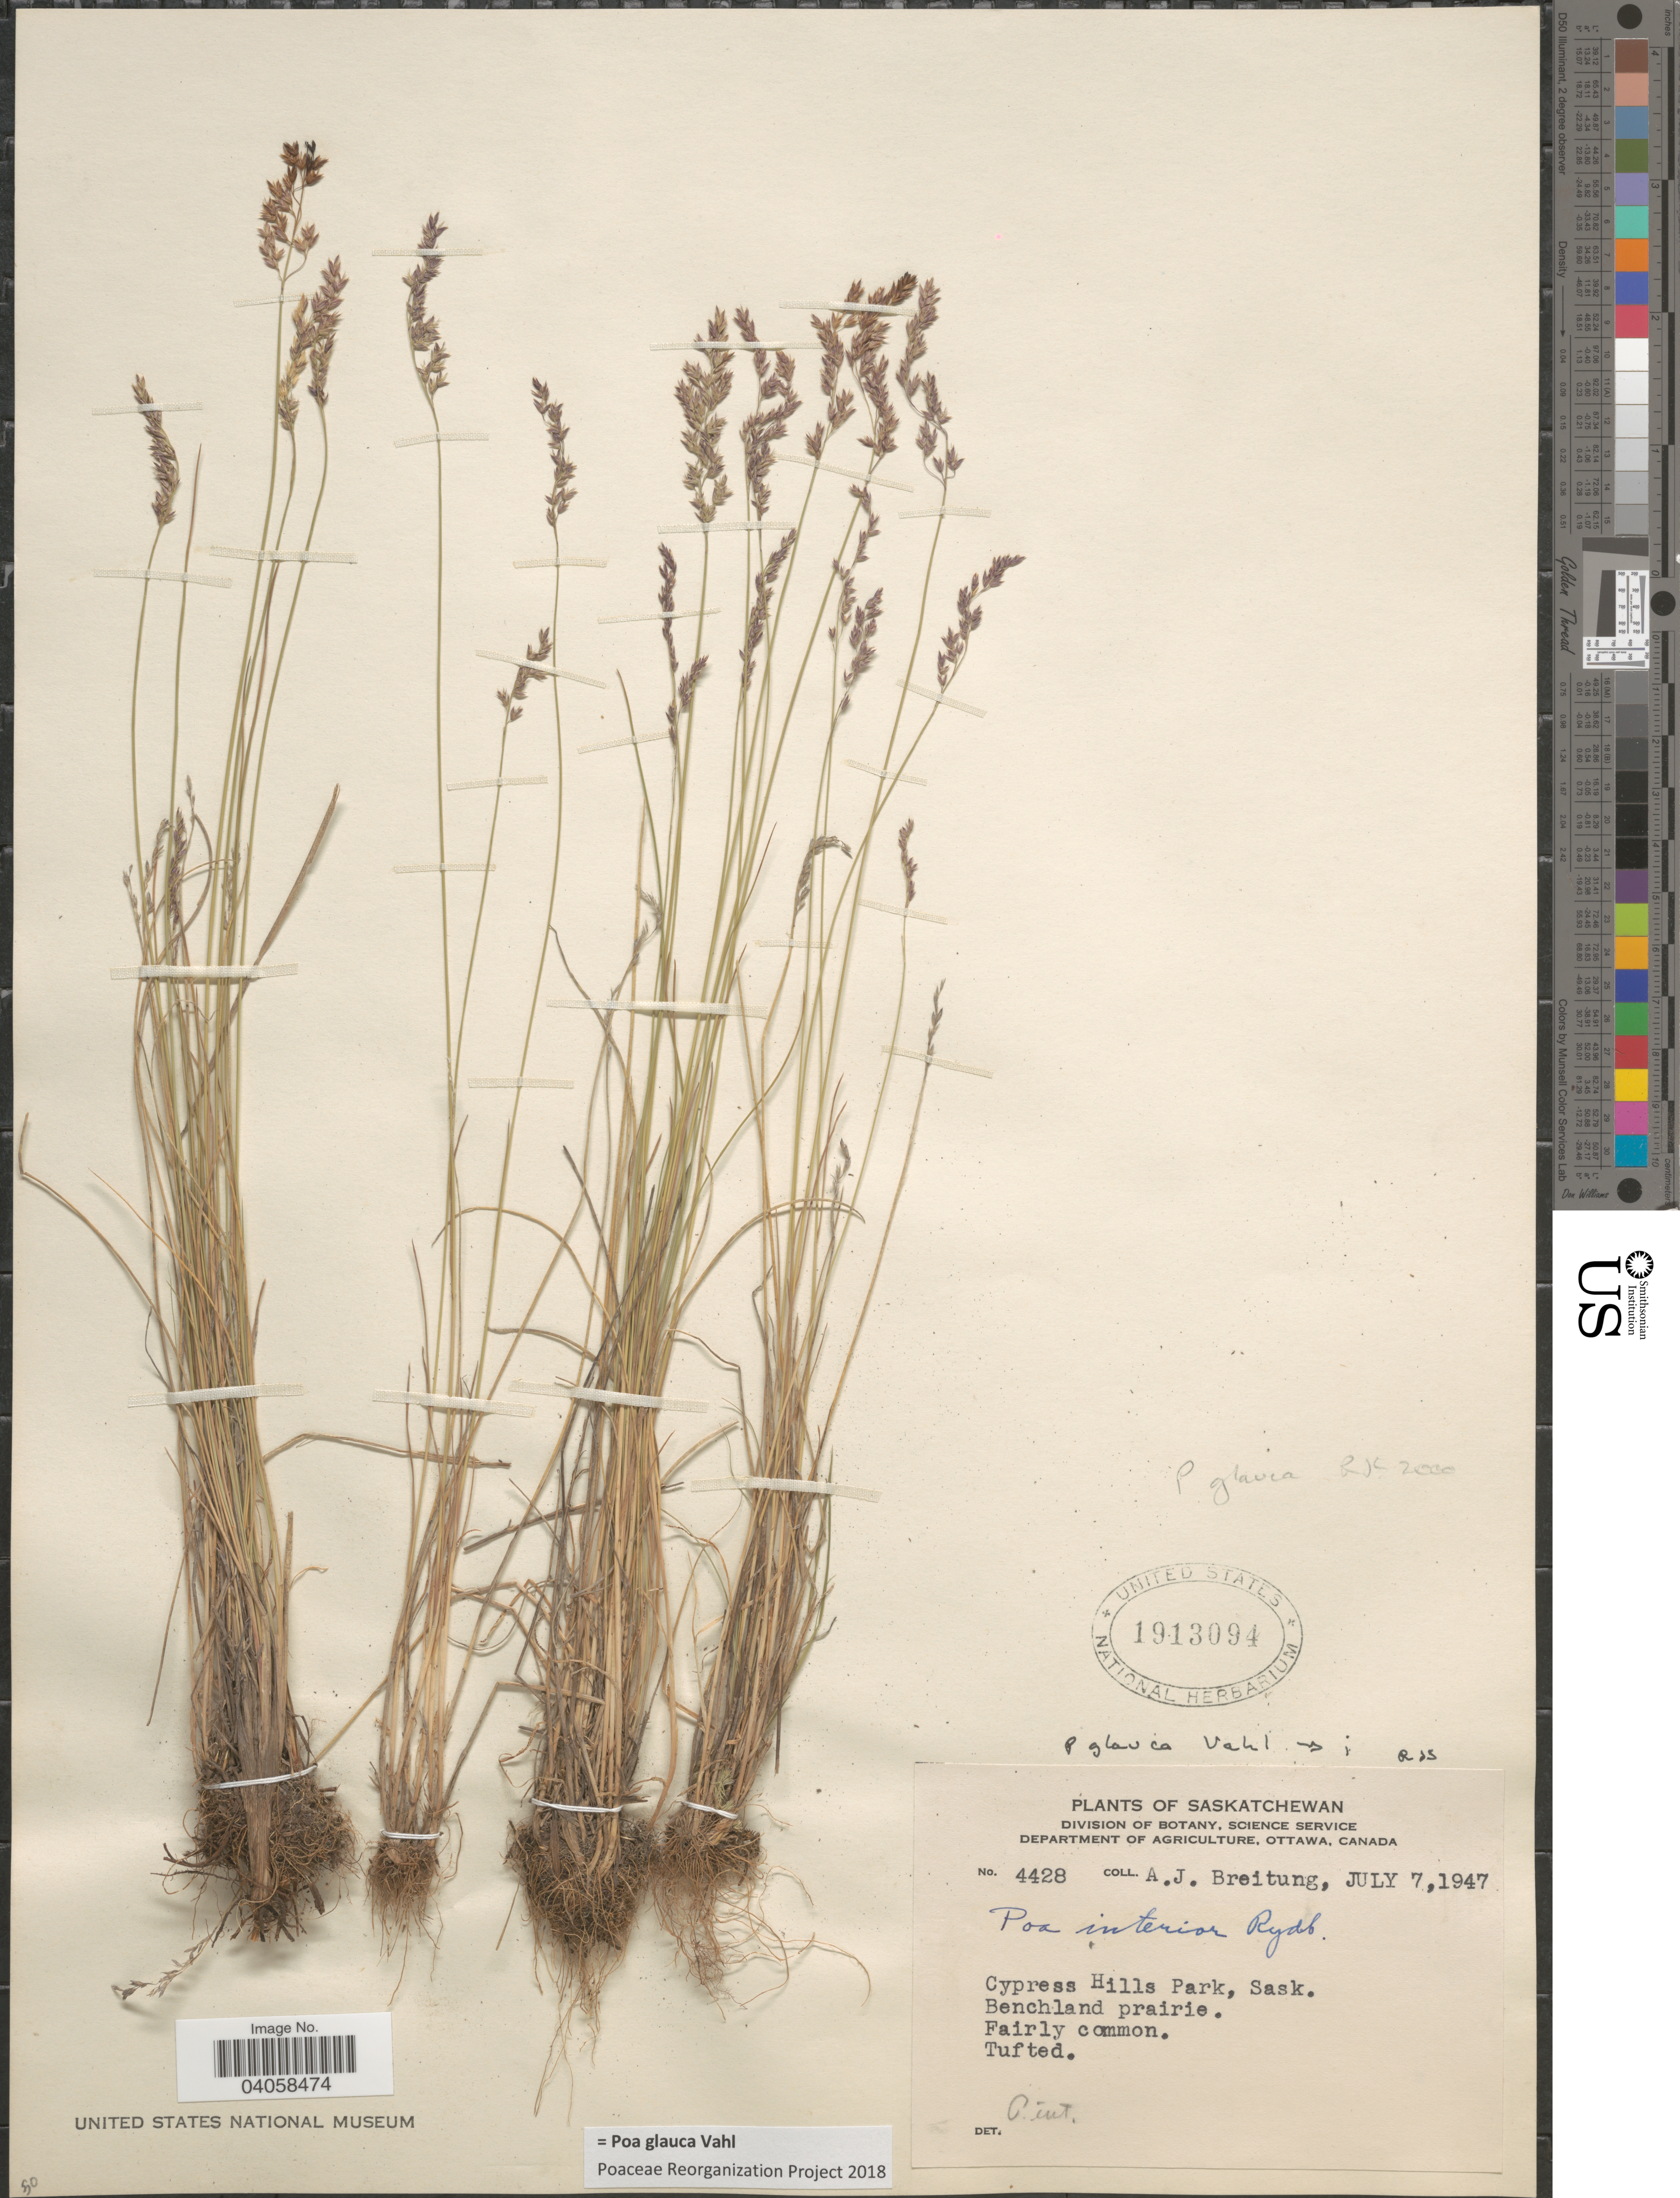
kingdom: Plantae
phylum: Tracheophyta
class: Liliopsida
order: Poales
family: Poaceae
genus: Poa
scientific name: Poa glauca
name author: Vahl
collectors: A. Breitung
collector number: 4428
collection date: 1947-07-07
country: Canada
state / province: Saskatchewan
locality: Cypress Hills Park. Benchland prairie.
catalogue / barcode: US 1913094